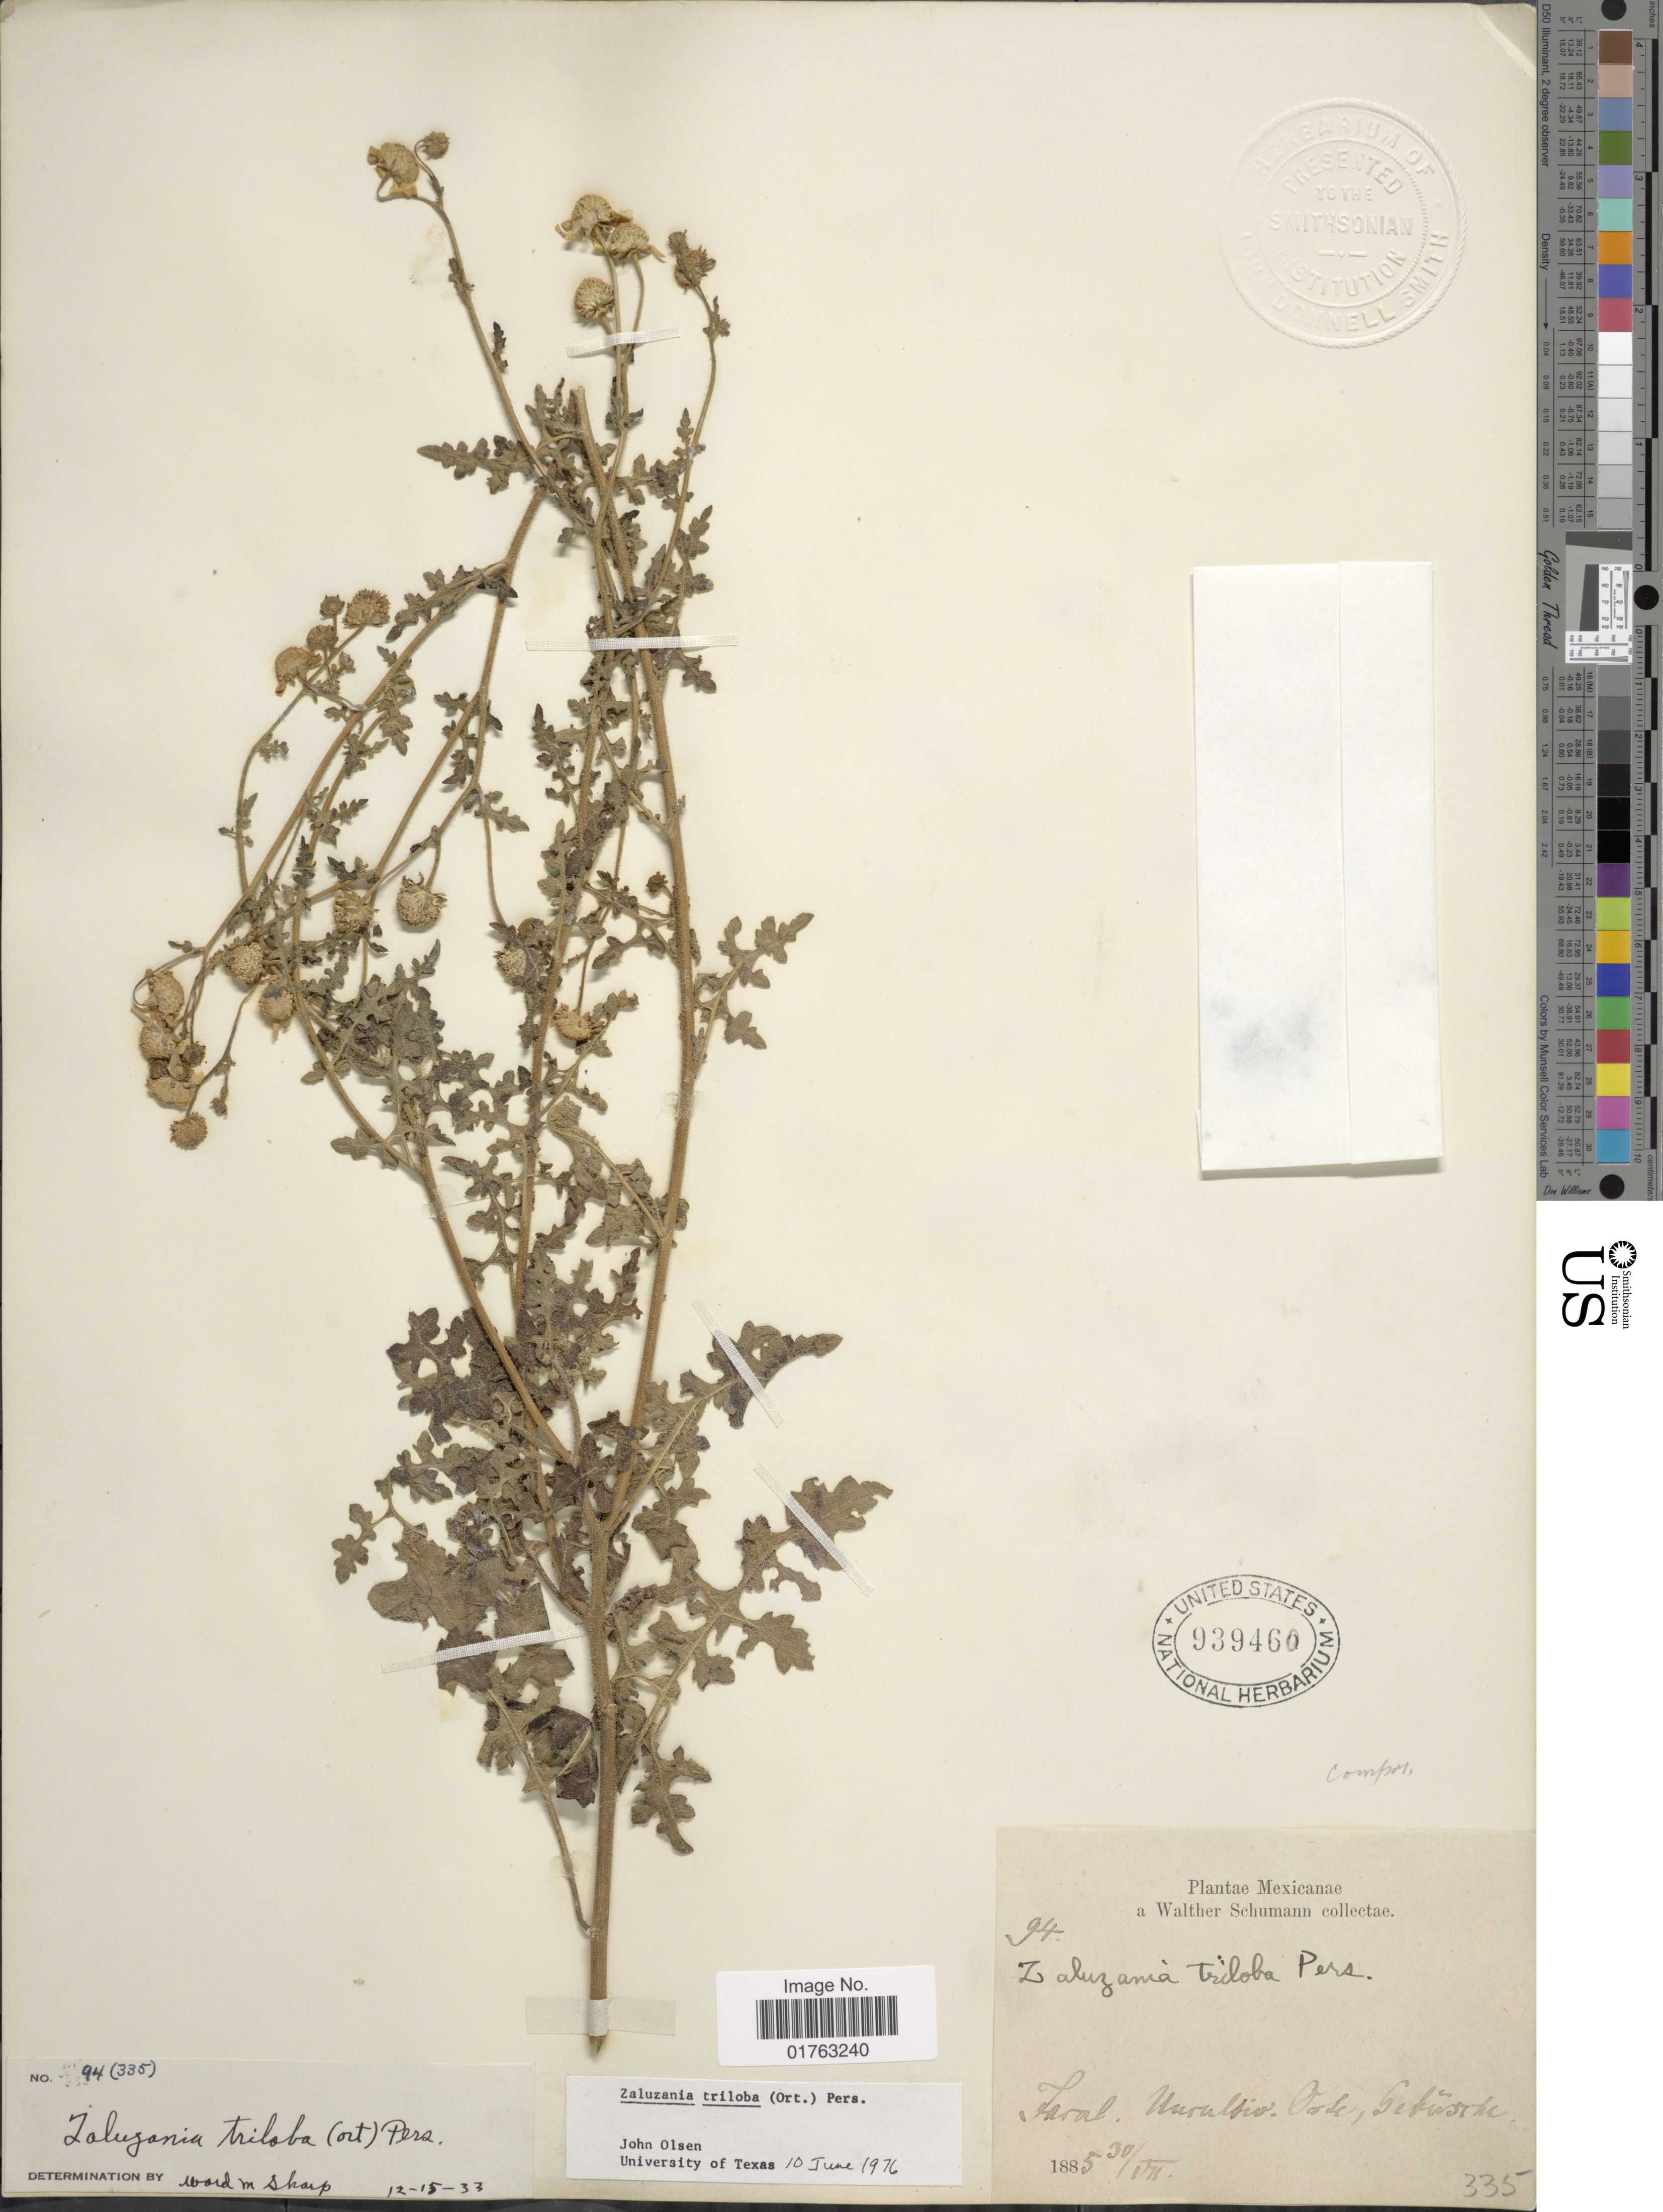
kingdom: Plantae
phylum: Tracheophyta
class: Magnoliopsida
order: Asterales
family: Asteraceae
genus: Zaluzania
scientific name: Zaluzania triloba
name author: (Ortega) Pers.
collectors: W. Schumann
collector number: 94*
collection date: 1885-07-30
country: Mexico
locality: Faral, Muraldiv, Oste, Gebusche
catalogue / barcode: US 939460